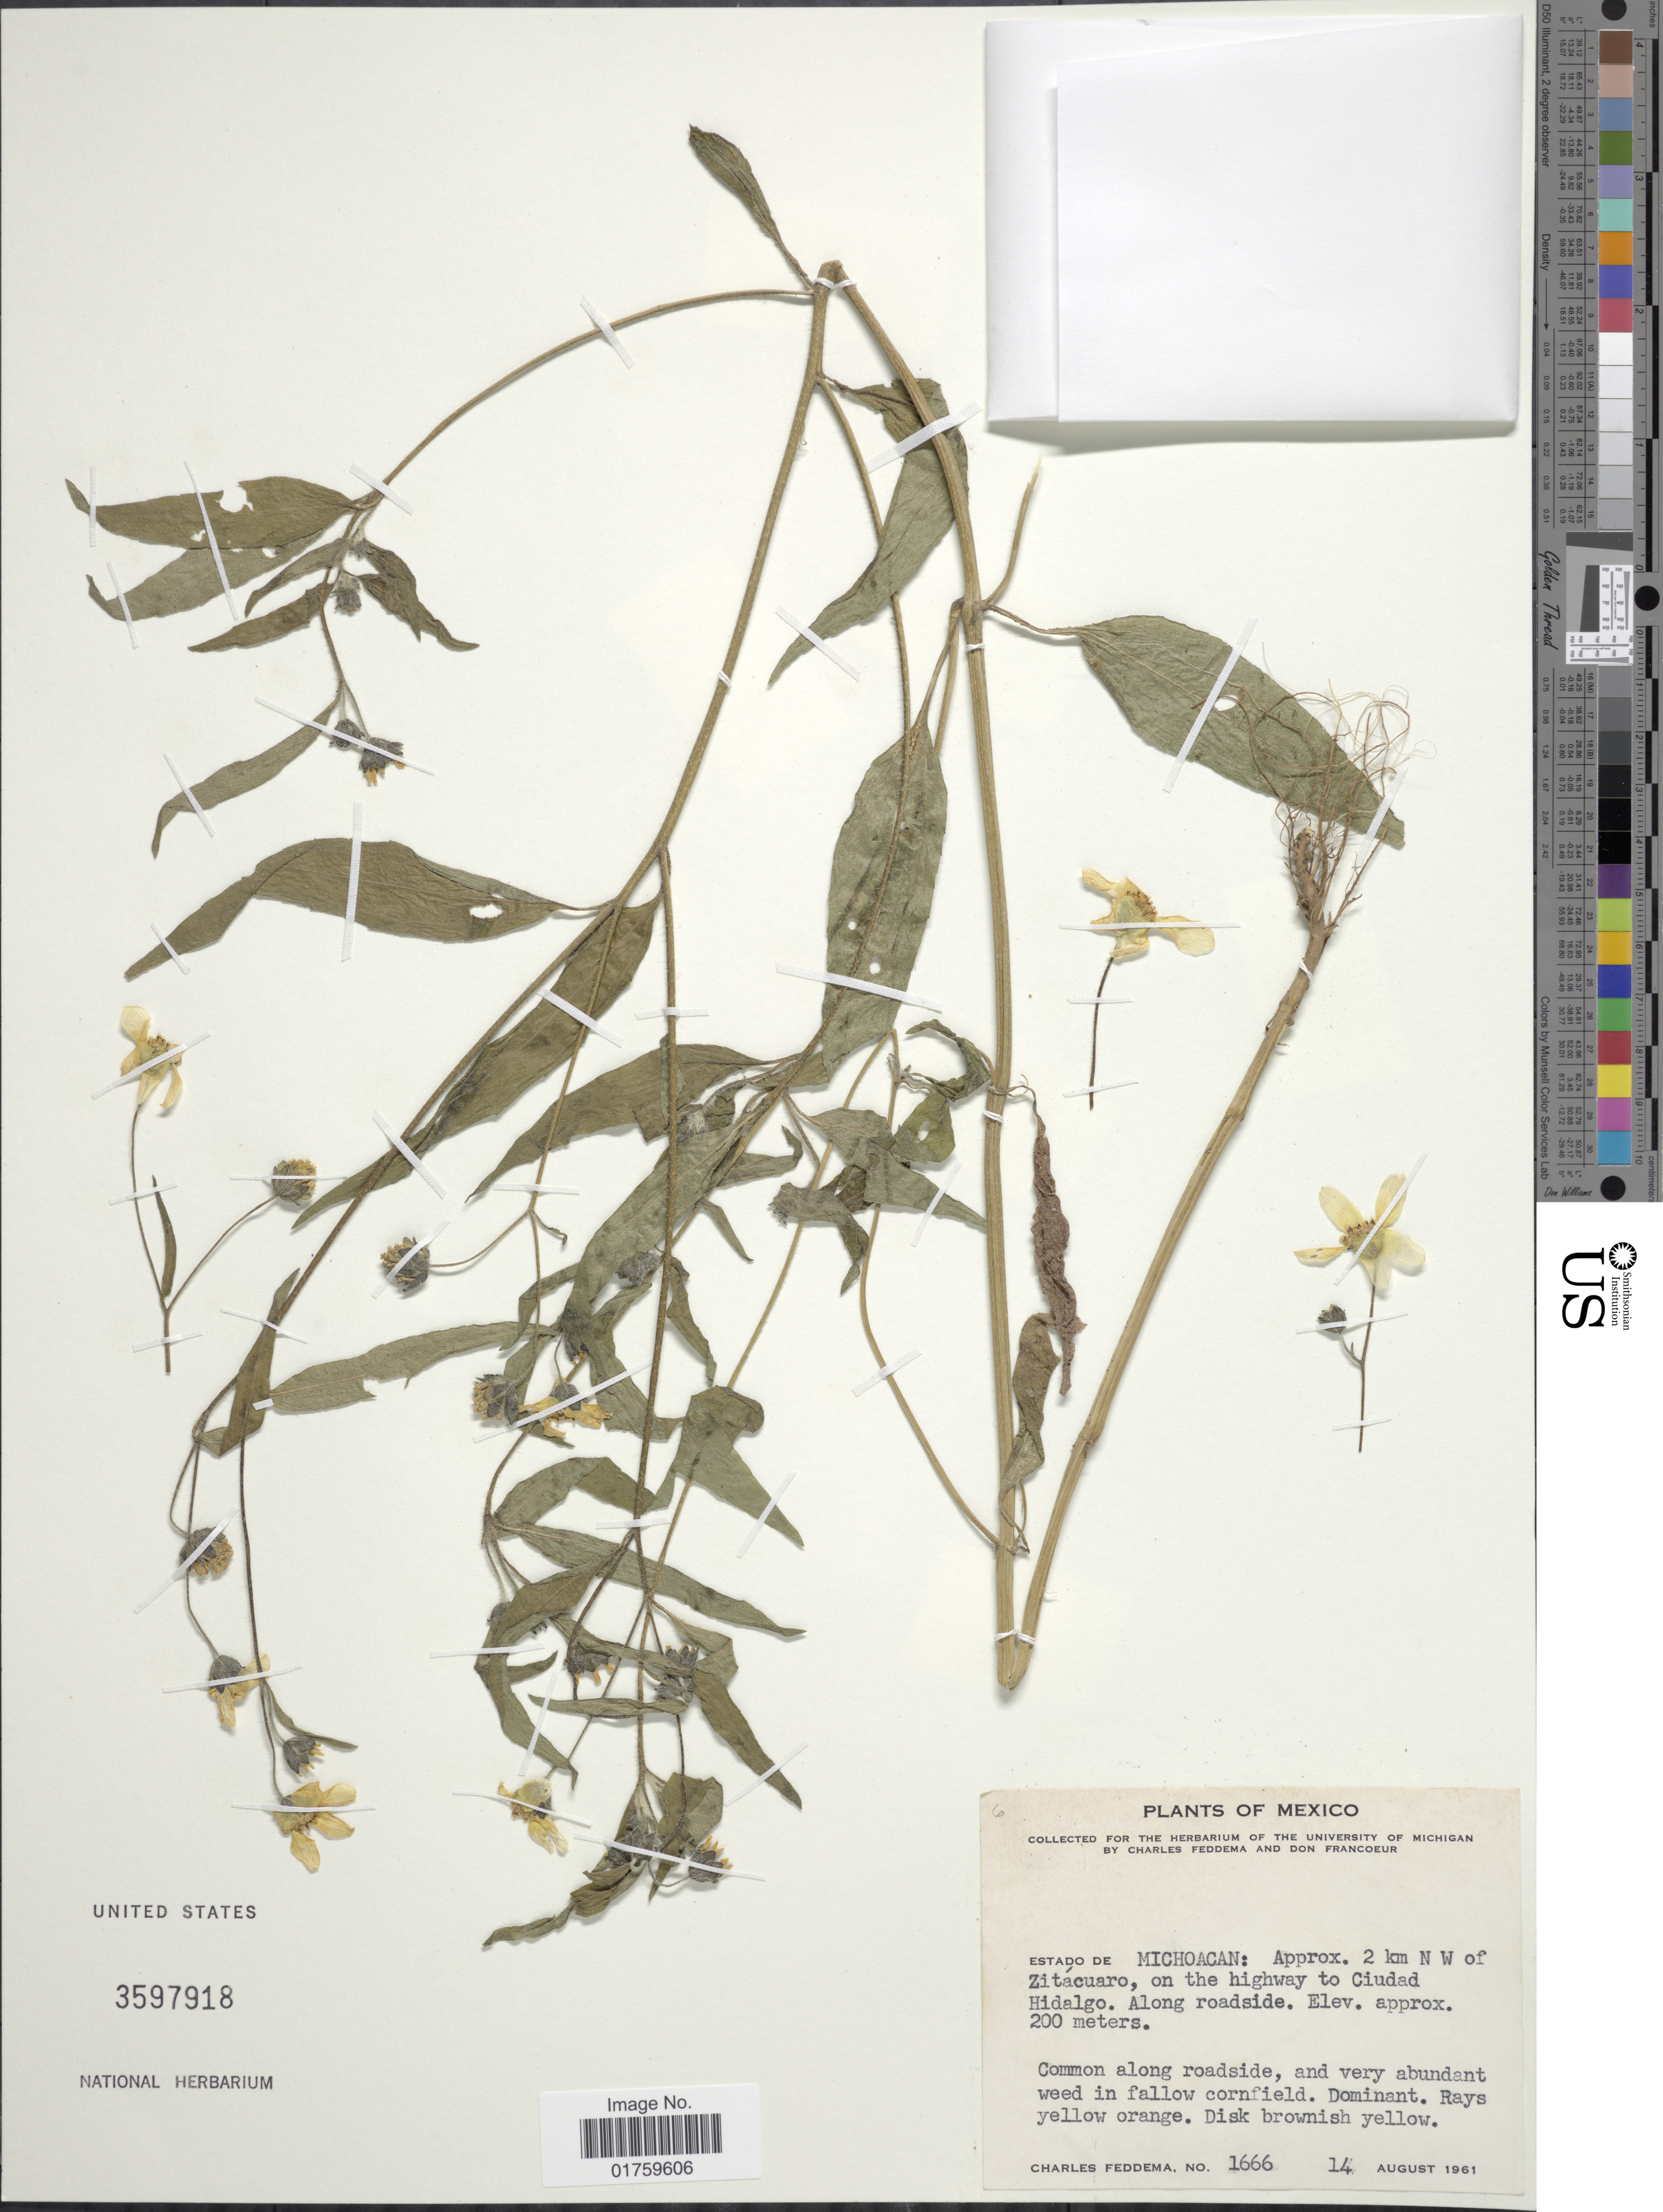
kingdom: Plantae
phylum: Tracheophyta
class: Magnoliopsida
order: Asterales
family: Asteraceae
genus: Aldama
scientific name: Aldama dentata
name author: La Llave ex La Llave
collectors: C. Feddema & D. Francoeur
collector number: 1666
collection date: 1961-08-14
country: Mexico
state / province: Michoacán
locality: Approx. 2 km NW of Zitacuaro, on the highway to Ciudad Hidalgo, along roadside.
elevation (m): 200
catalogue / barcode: US 3597918